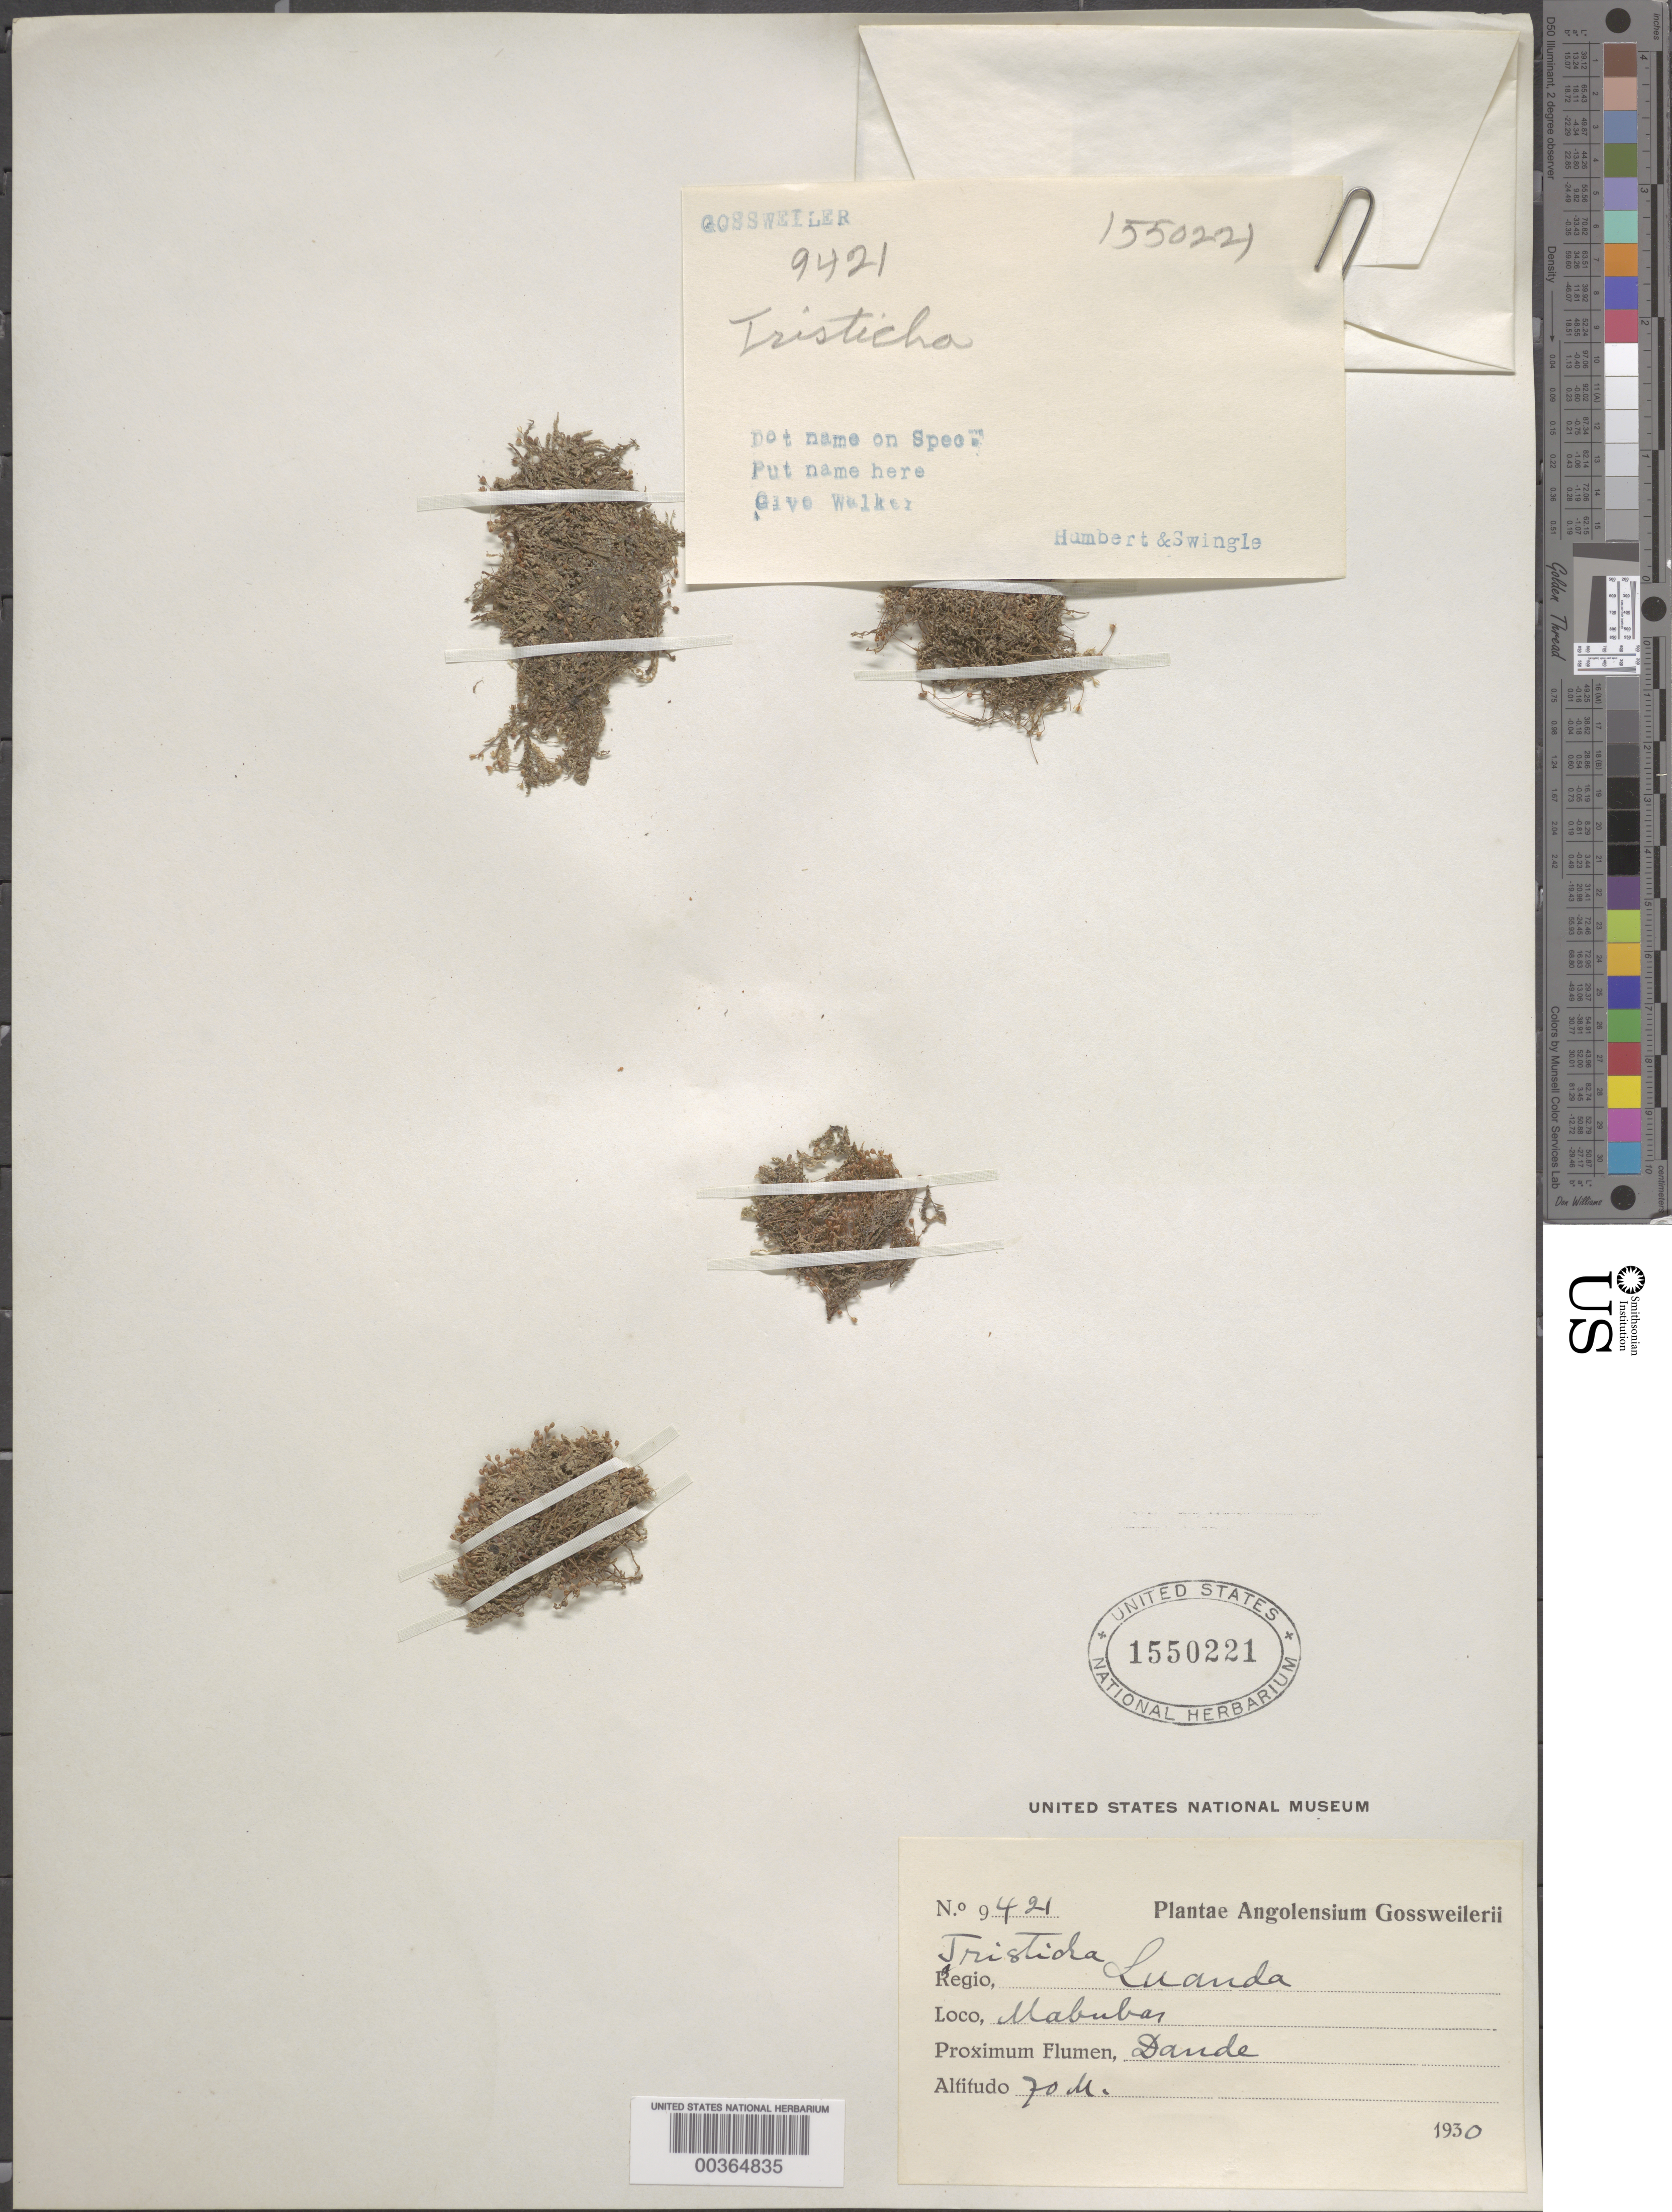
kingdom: Plantae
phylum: Tracheophyta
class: Magnoliopsida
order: Malpighiales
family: Podostemaceae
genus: Tristicha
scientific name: Tristicha sp.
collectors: J. Gossweiler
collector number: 9421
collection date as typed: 1930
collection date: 1930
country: Angola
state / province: Luanda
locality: Mabubar, Dande River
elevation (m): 70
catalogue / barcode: US 1550221